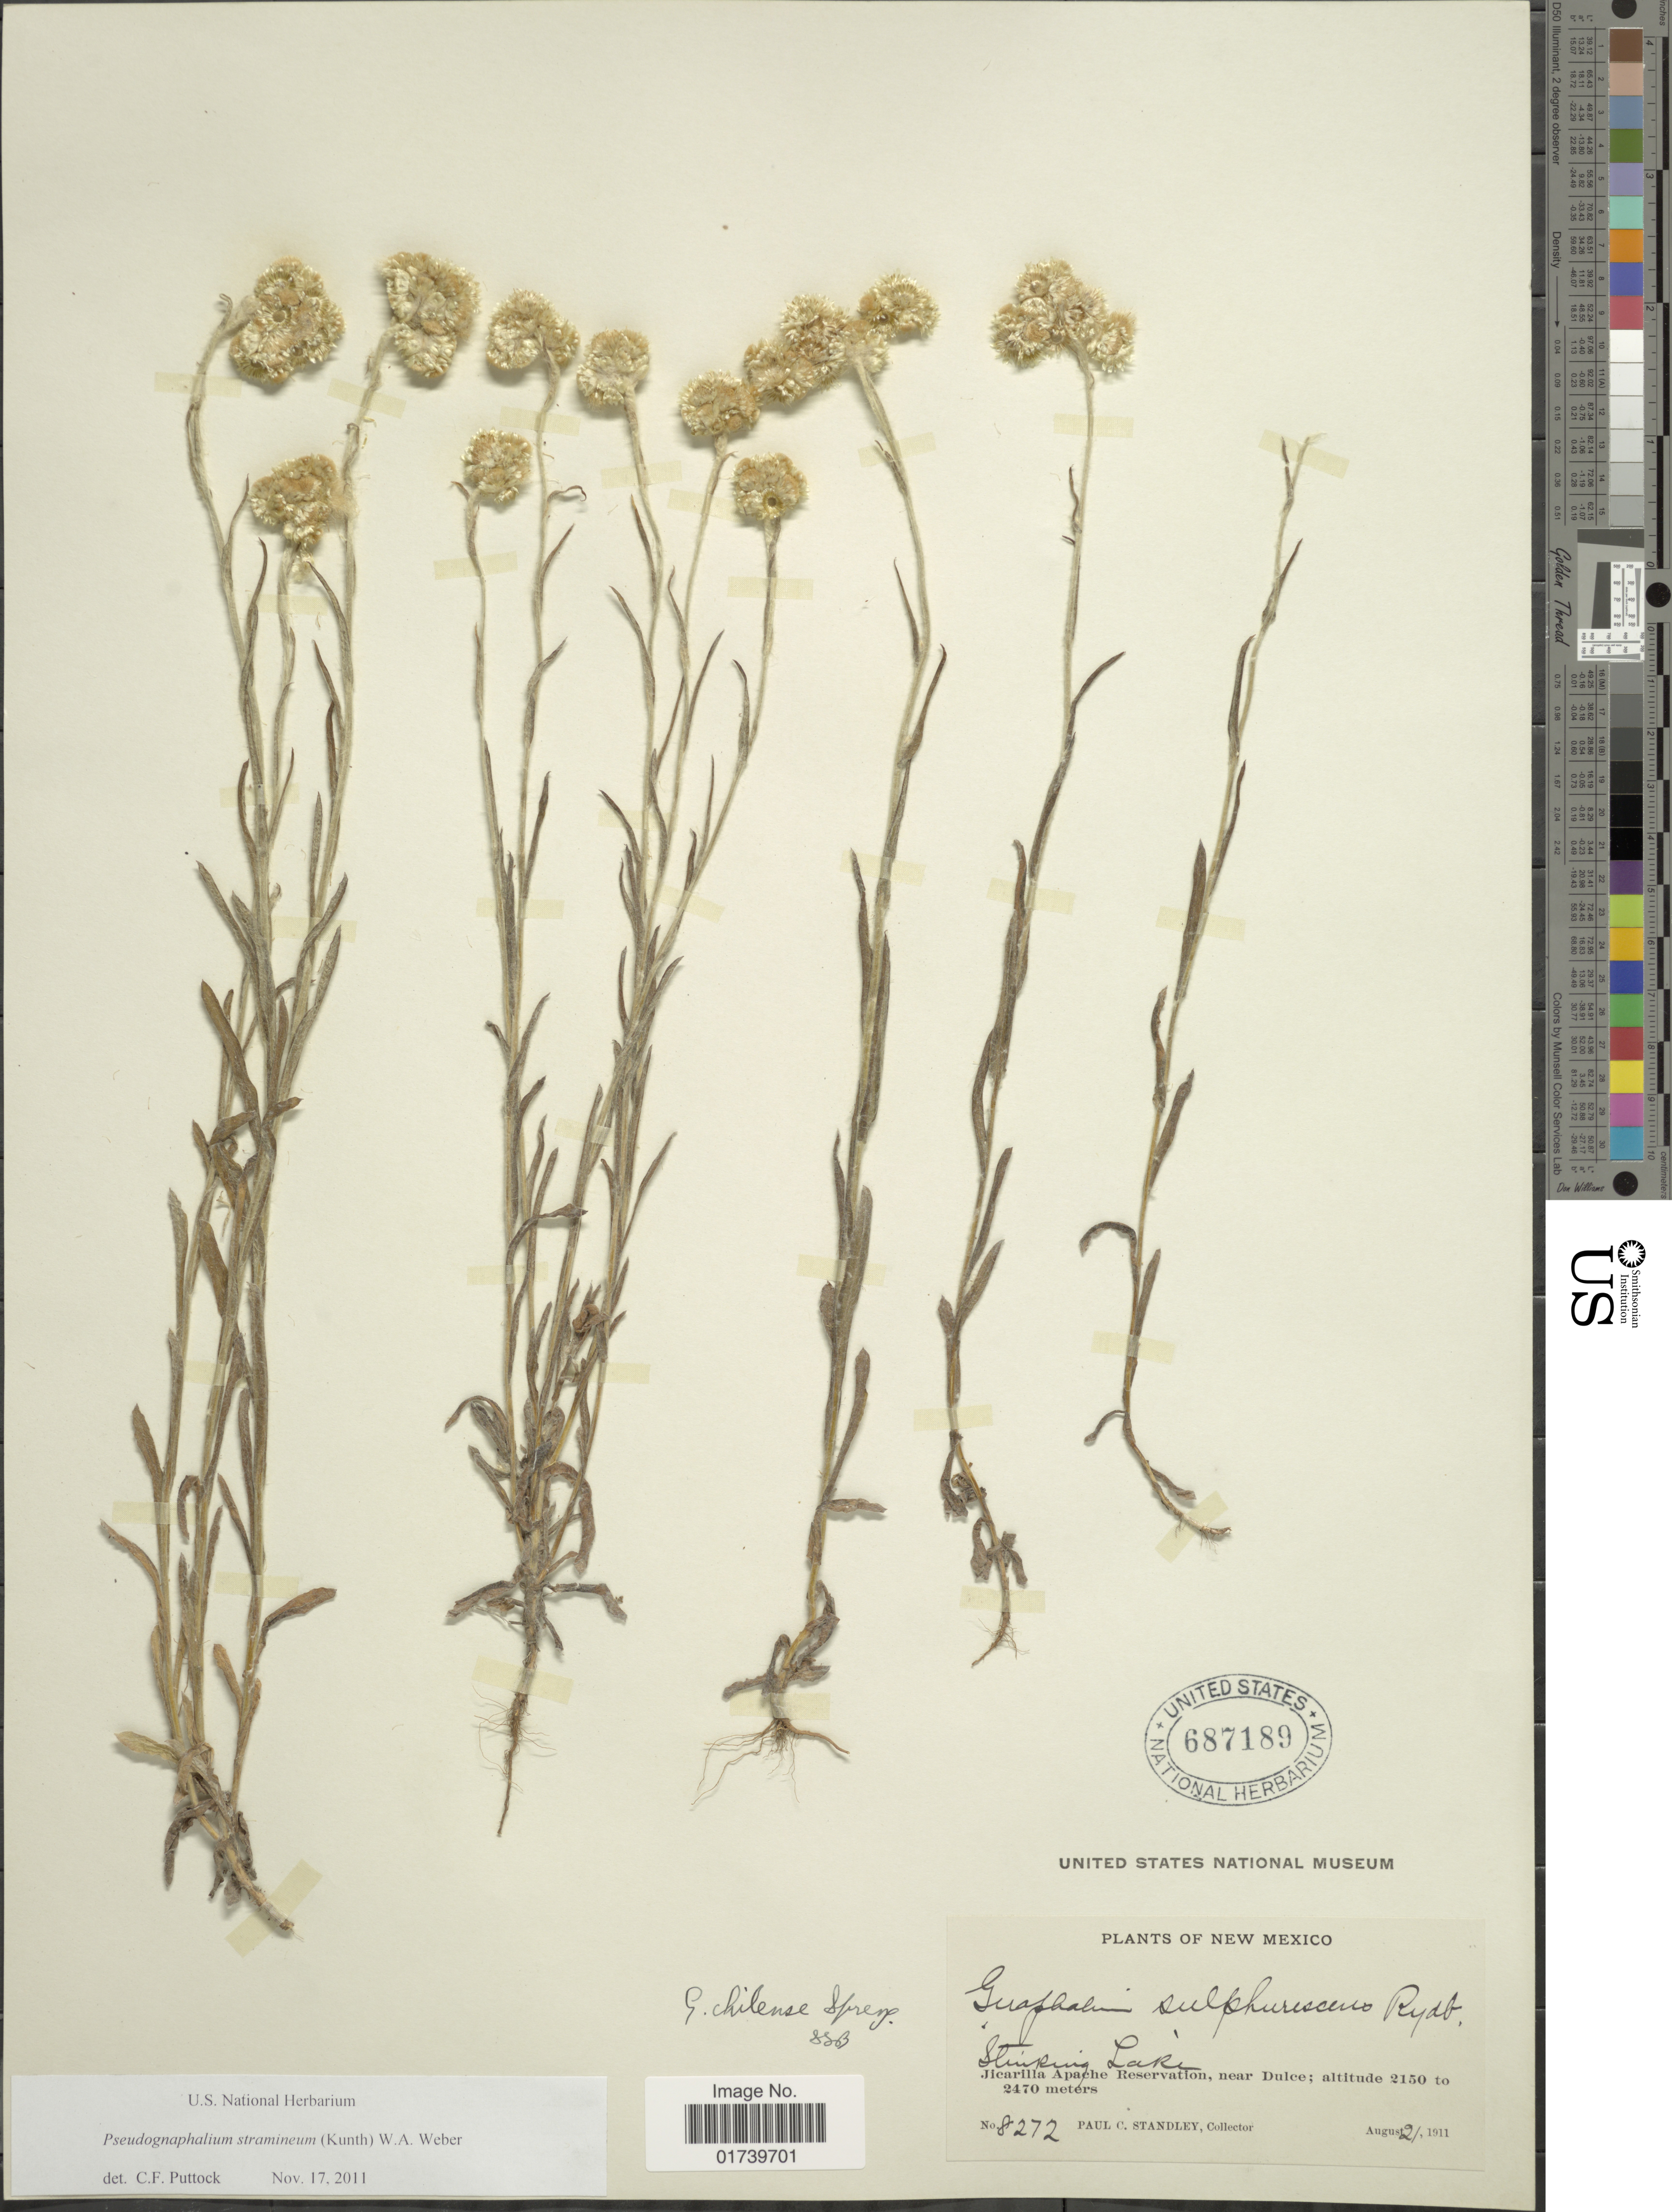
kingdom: Plantae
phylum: Tracheophyta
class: Magnoliopsida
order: Asterales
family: Asteraceae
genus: Pseudognaphalium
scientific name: Pseudognaphalium stramineum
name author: (Kunth) Anderb.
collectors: P. C. Standley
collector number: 8272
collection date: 1911-08-21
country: United States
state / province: New Mexico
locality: Jicarilla Apache Reservation, near Dulces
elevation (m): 2150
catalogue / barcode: US 687189